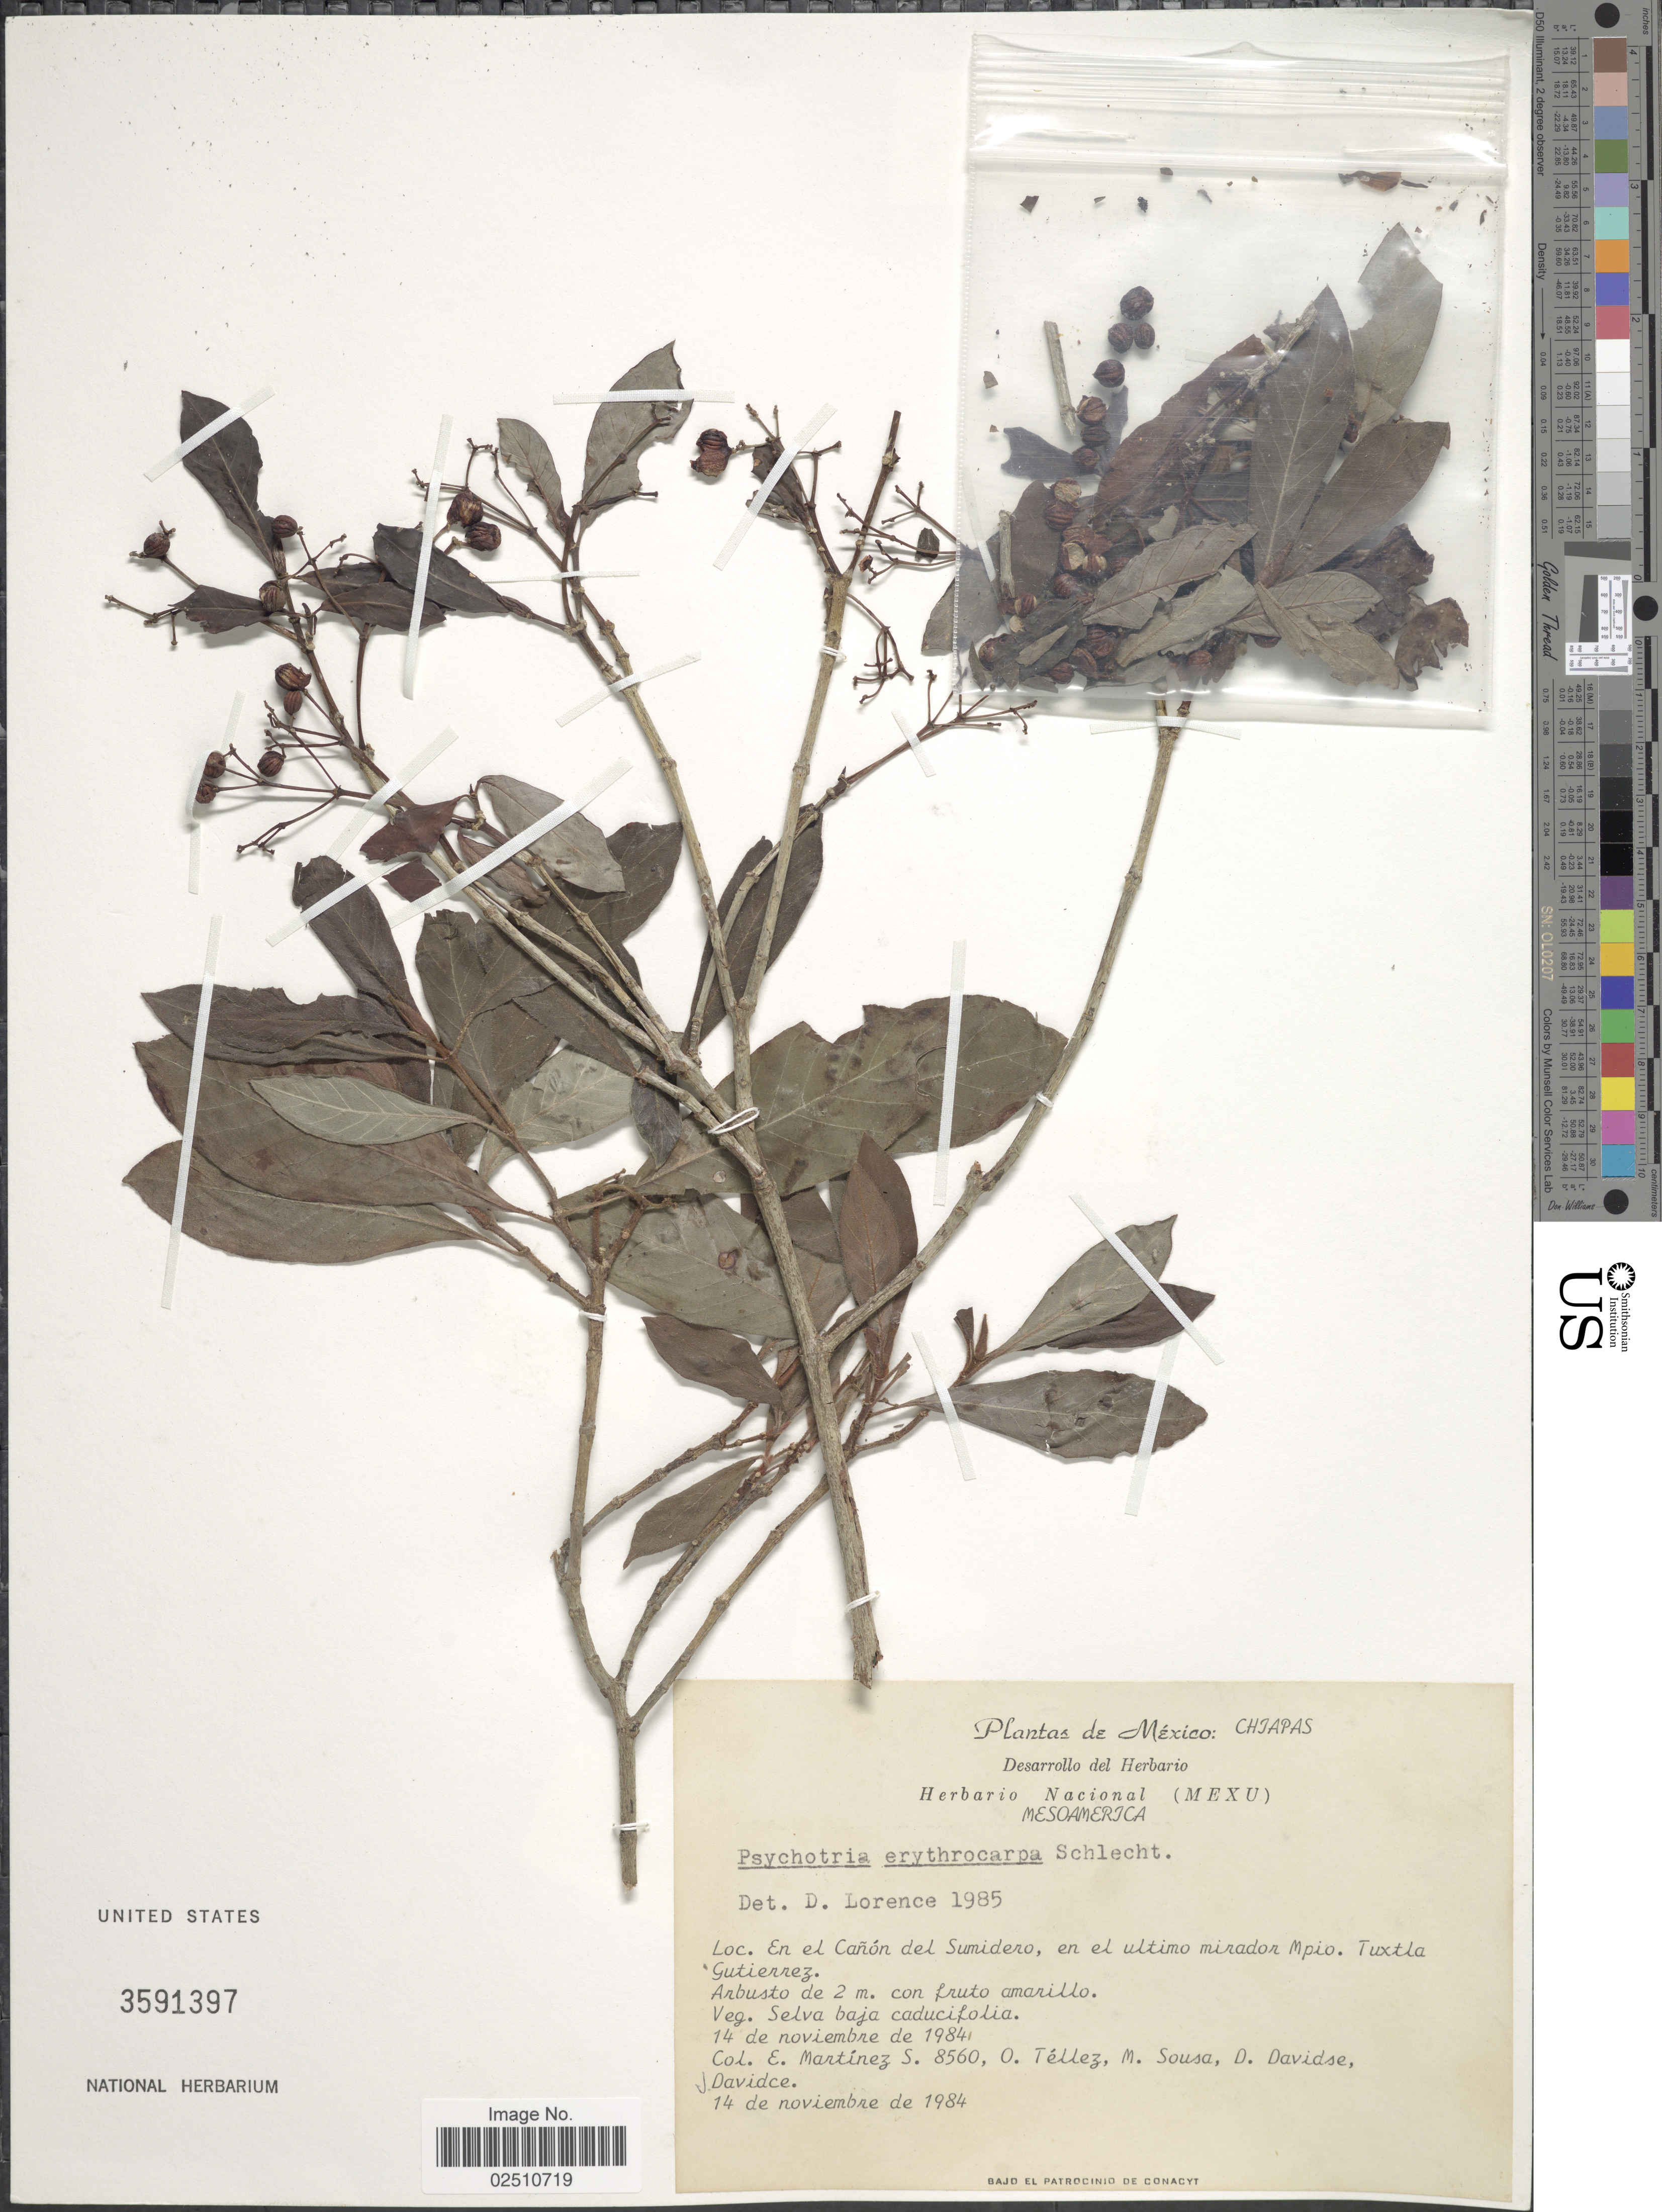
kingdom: Plantae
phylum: Tracheophyta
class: Magnoliopsida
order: Gentianales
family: Rubiaceae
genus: Psychotria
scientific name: Psychotria erythrocarpa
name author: Schltdl.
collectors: E. M. Martínez S., O. Tellez, M. Sousa, D. Davidse & J. Davidse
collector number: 8560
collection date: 1984-11-14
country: Mexico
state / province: Chiapas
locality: En el Canon del Sumidero, en el ultimo mirador Mpio. Tuxtla Gutierrez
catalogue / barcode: US 3591397